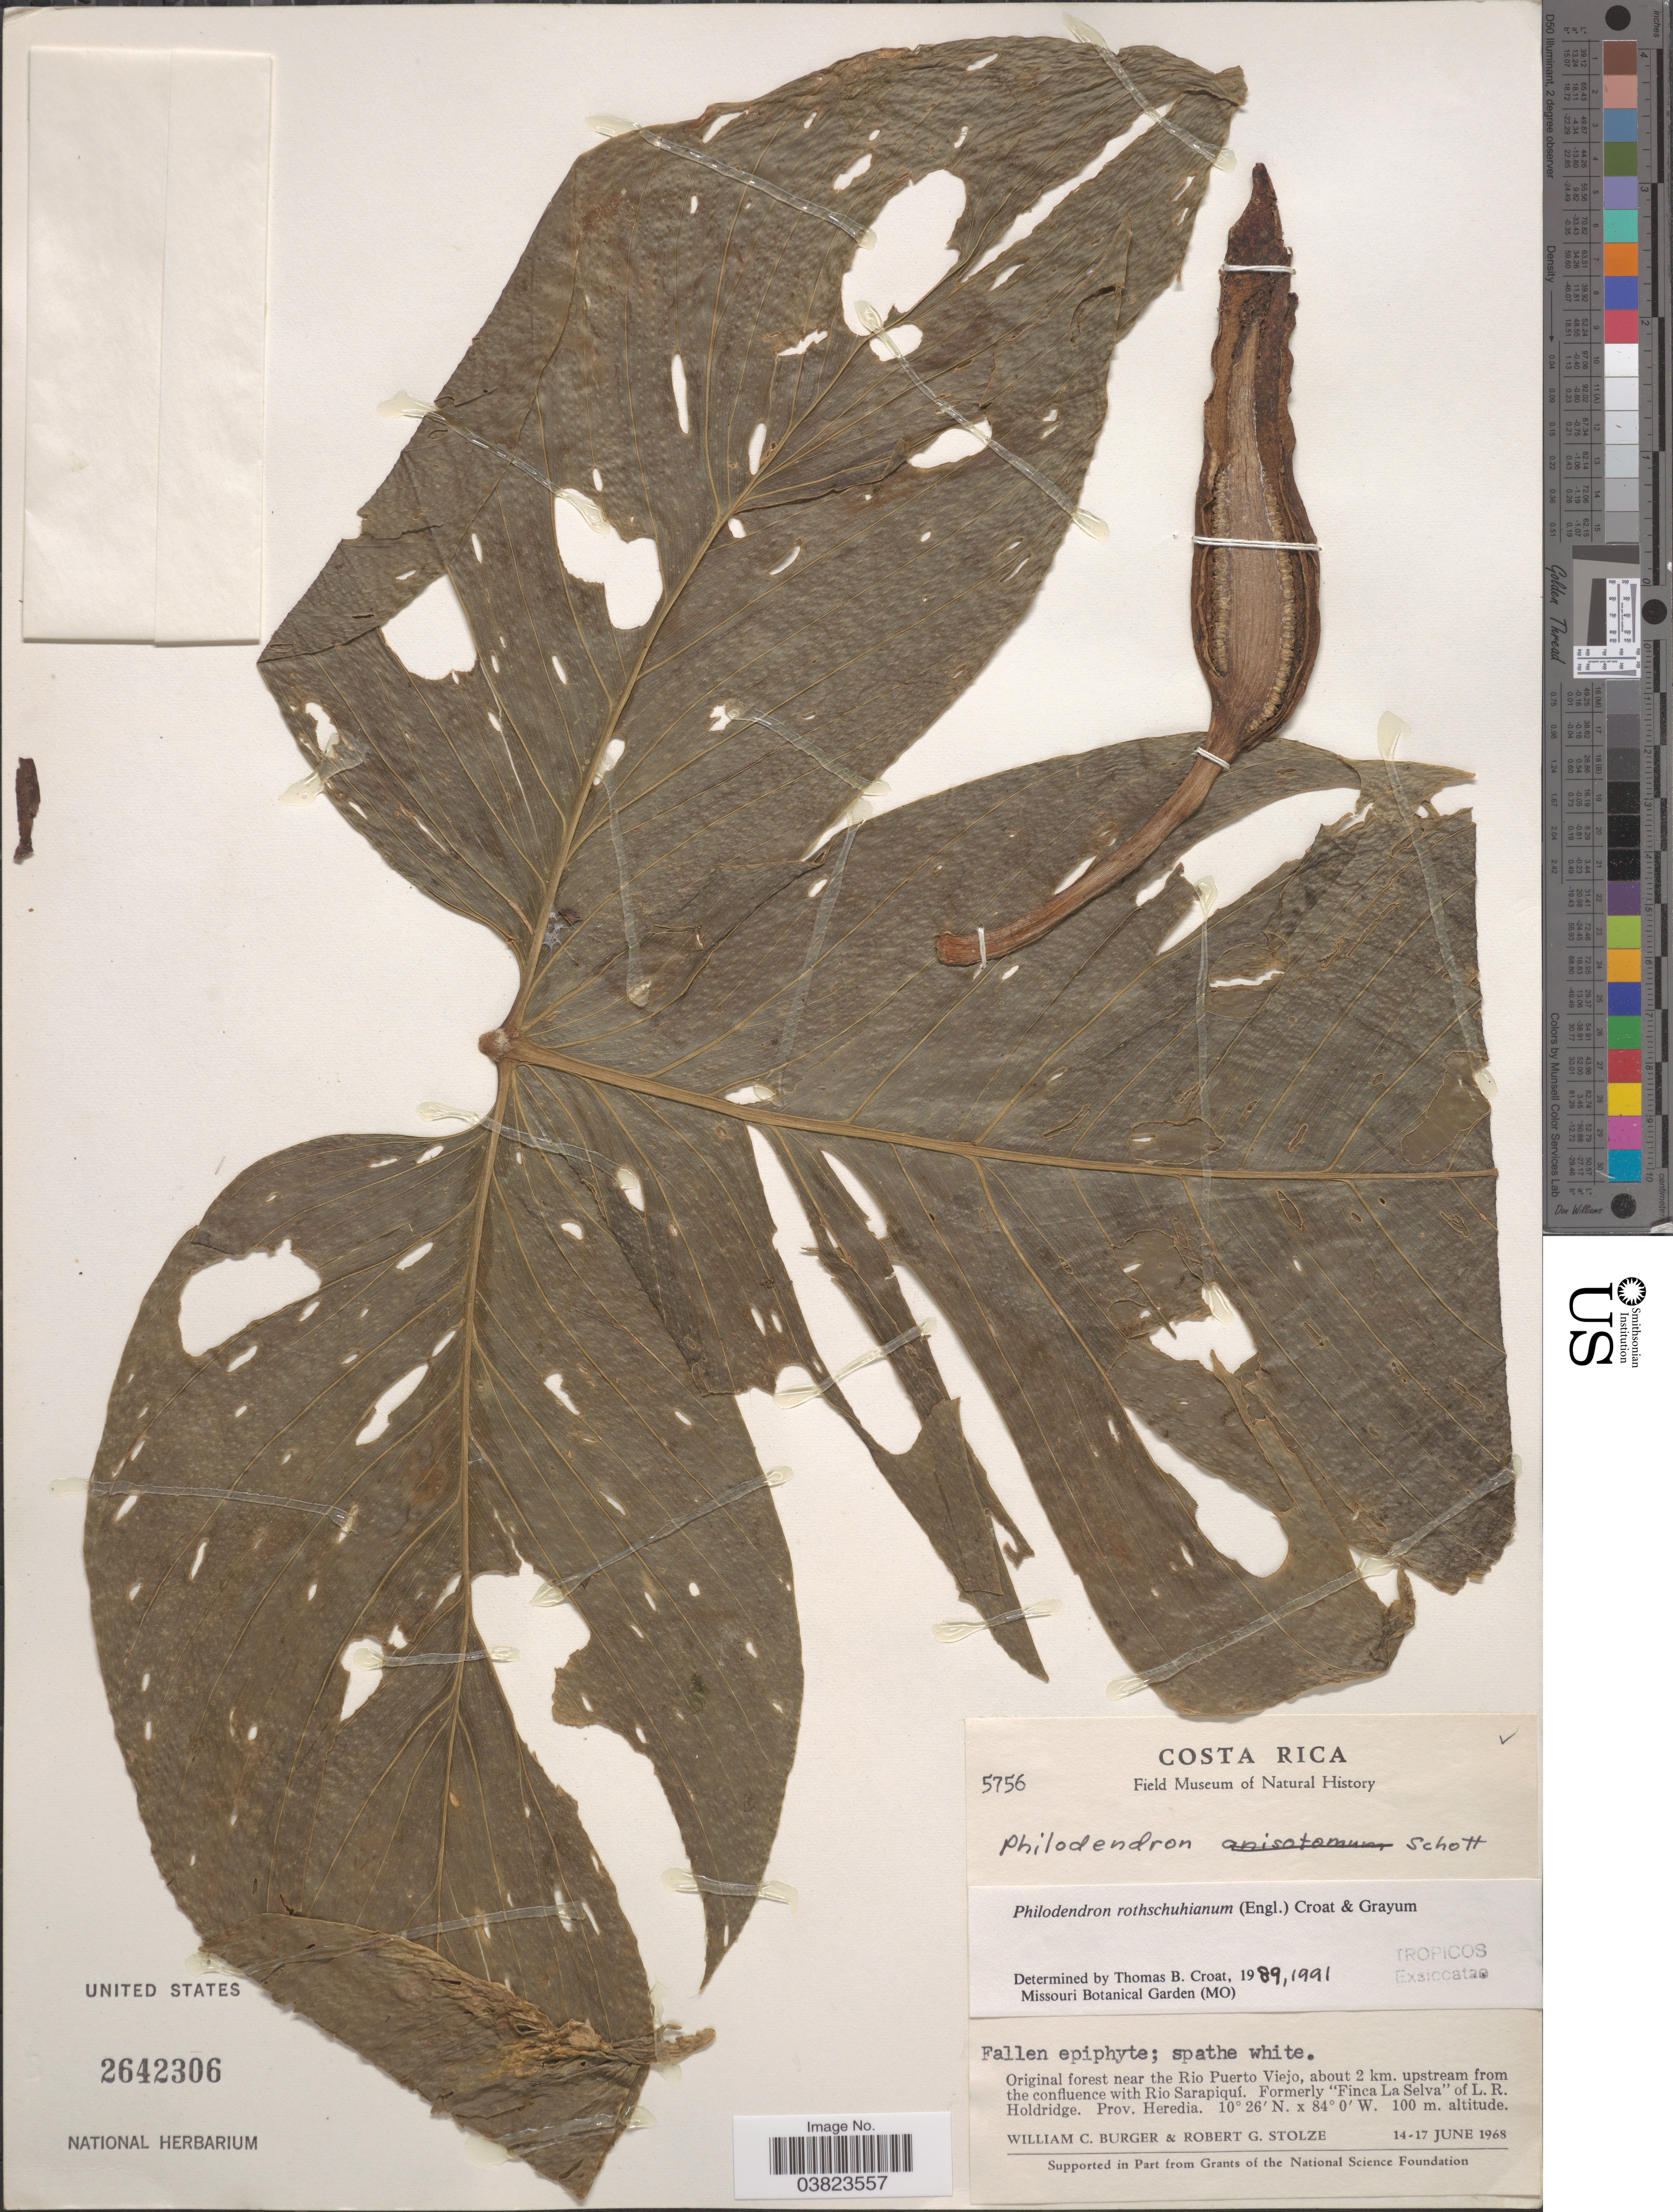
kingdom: Plantae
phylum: Tracheophyta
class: Liliopsida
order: Alismatales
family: Araceae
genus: Philodendron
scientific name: Philodendron rothschuhianum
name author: (Engl.) Croat & Grayum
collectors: W. Burger & R. G. Stolze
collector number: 5756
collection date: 1968-06-14/1968-06-17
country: Costa Rica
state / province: Heredia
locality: Original forest near the Rio Puerto Viejo, about 2 km. upstream from the confluence with Rio Sarapiquí. Foremrly "Finca La Selva" of L.R. Holdridge.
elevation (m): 100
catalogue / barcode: US 3642306